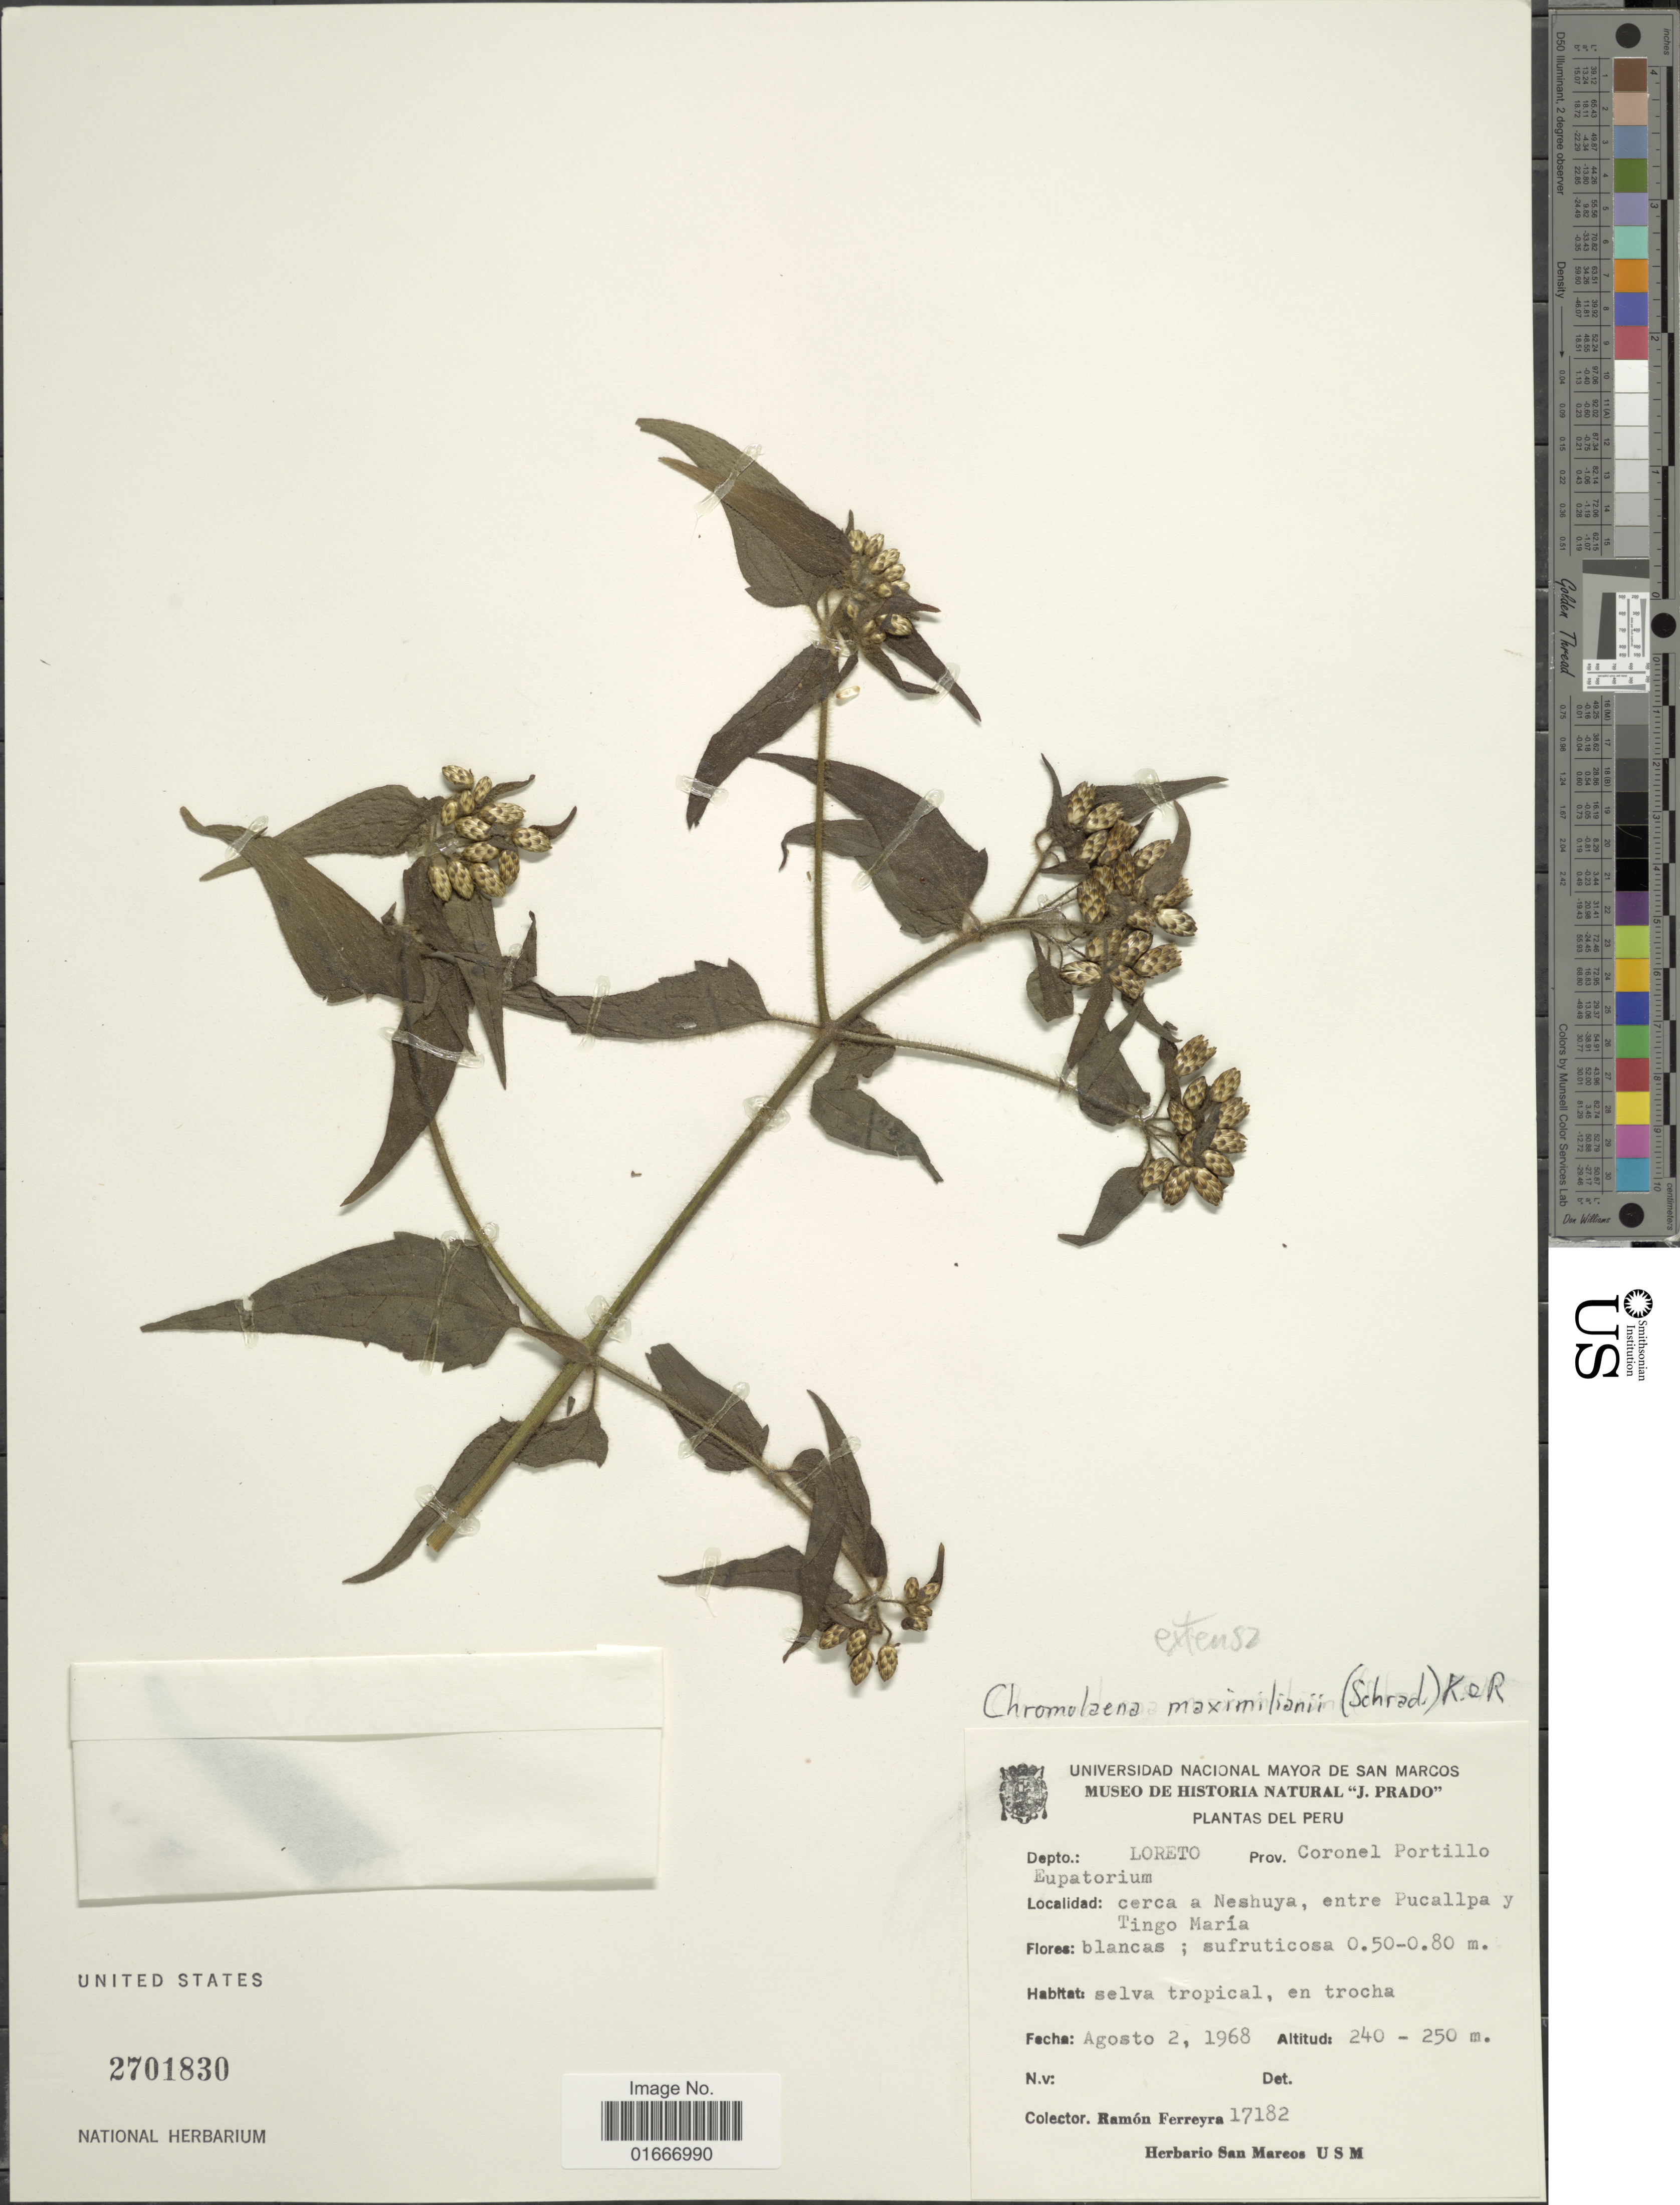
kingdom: Plantae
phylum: Tracheophyta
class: Magnoliopsida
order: Asterales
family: Asteraceae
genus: Chromolaena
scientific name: Chromolaena extensa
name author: (Gardner) R.M. King & H. Rob.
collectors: R. A. Ferreyra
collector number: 17182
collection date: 1968-08-02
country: Peru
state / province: Loreto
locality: Prov. Coronel Portillo. cerca a Neshuya, entre Pucallpa y Tingo Maria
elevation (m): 240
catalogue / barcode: US 2701830